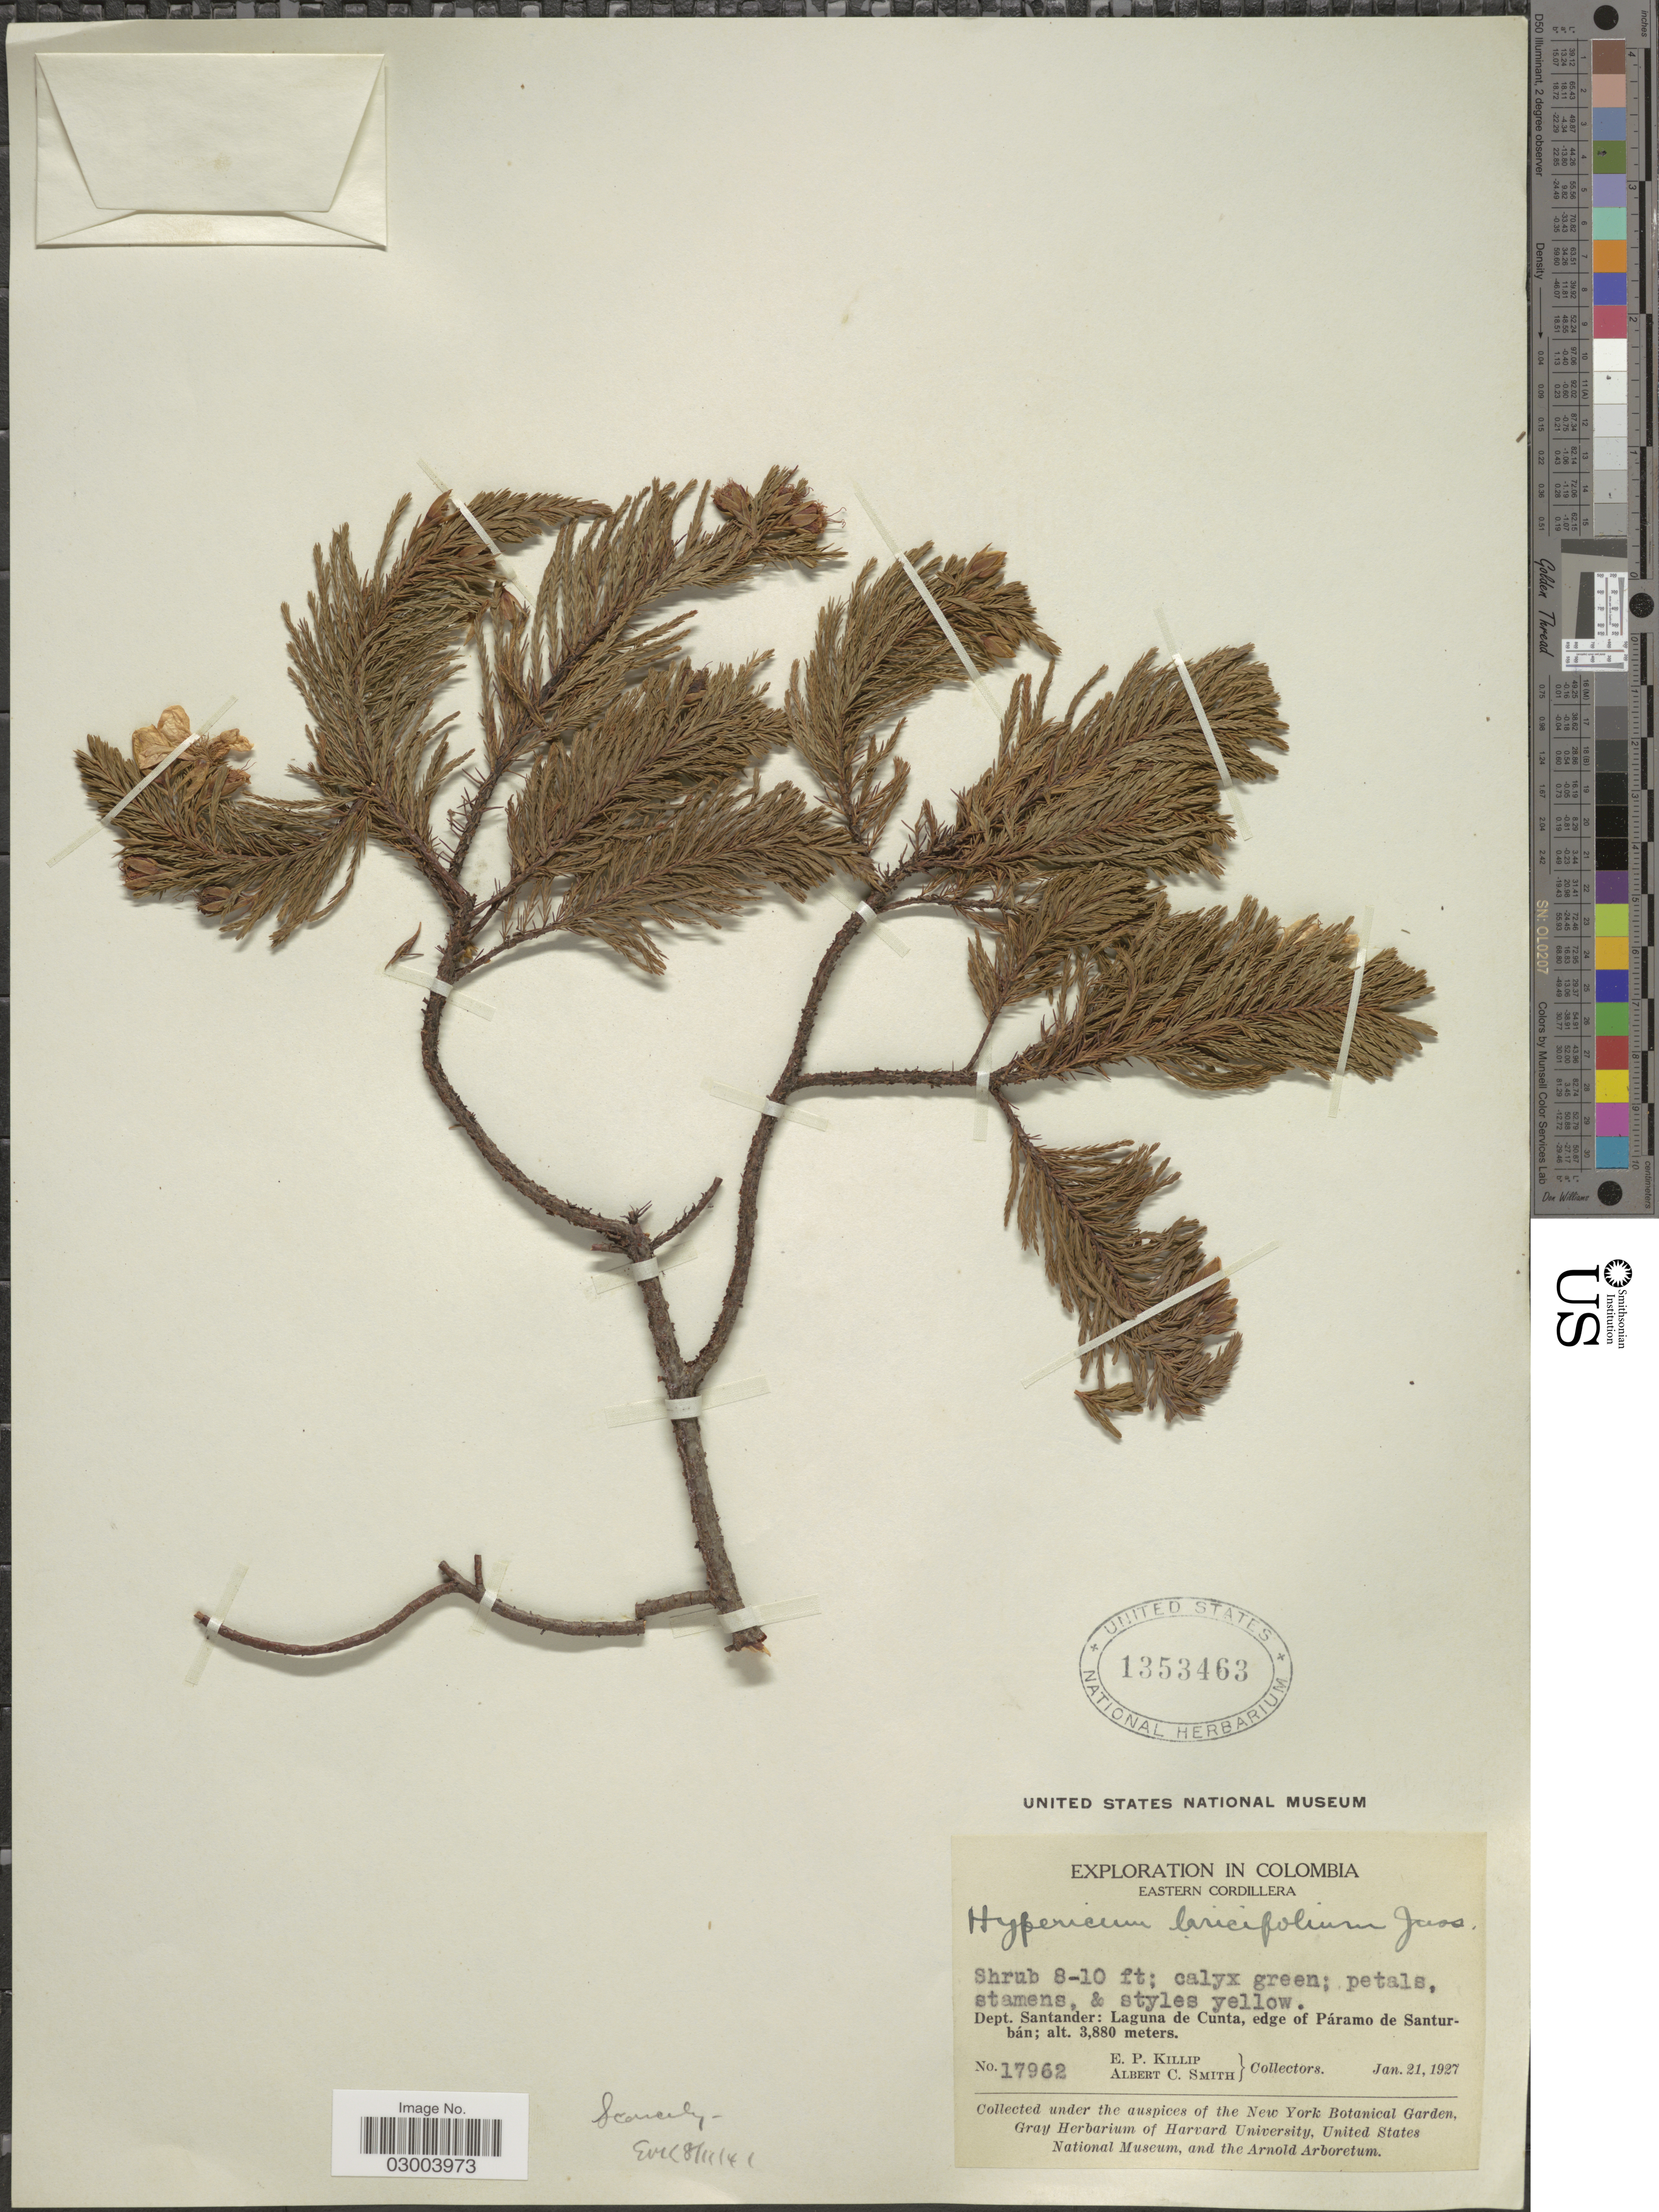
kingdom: Plantae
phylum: Tracheophyta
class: Magnoliopsida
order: Malpighiales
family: Hypericaceae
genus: Hypericum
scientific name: Hypericum laricifolium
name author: Juss.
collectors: E. P. Killip & A. C. Smith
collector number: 17962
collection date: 1927-01-21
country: Colombia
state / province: Santander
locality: Eastern Cordillera, Dept. Santander, Laguna de Cunta, edge of Páramo de Santurbán.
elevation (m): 3880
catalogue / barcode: US 1353463